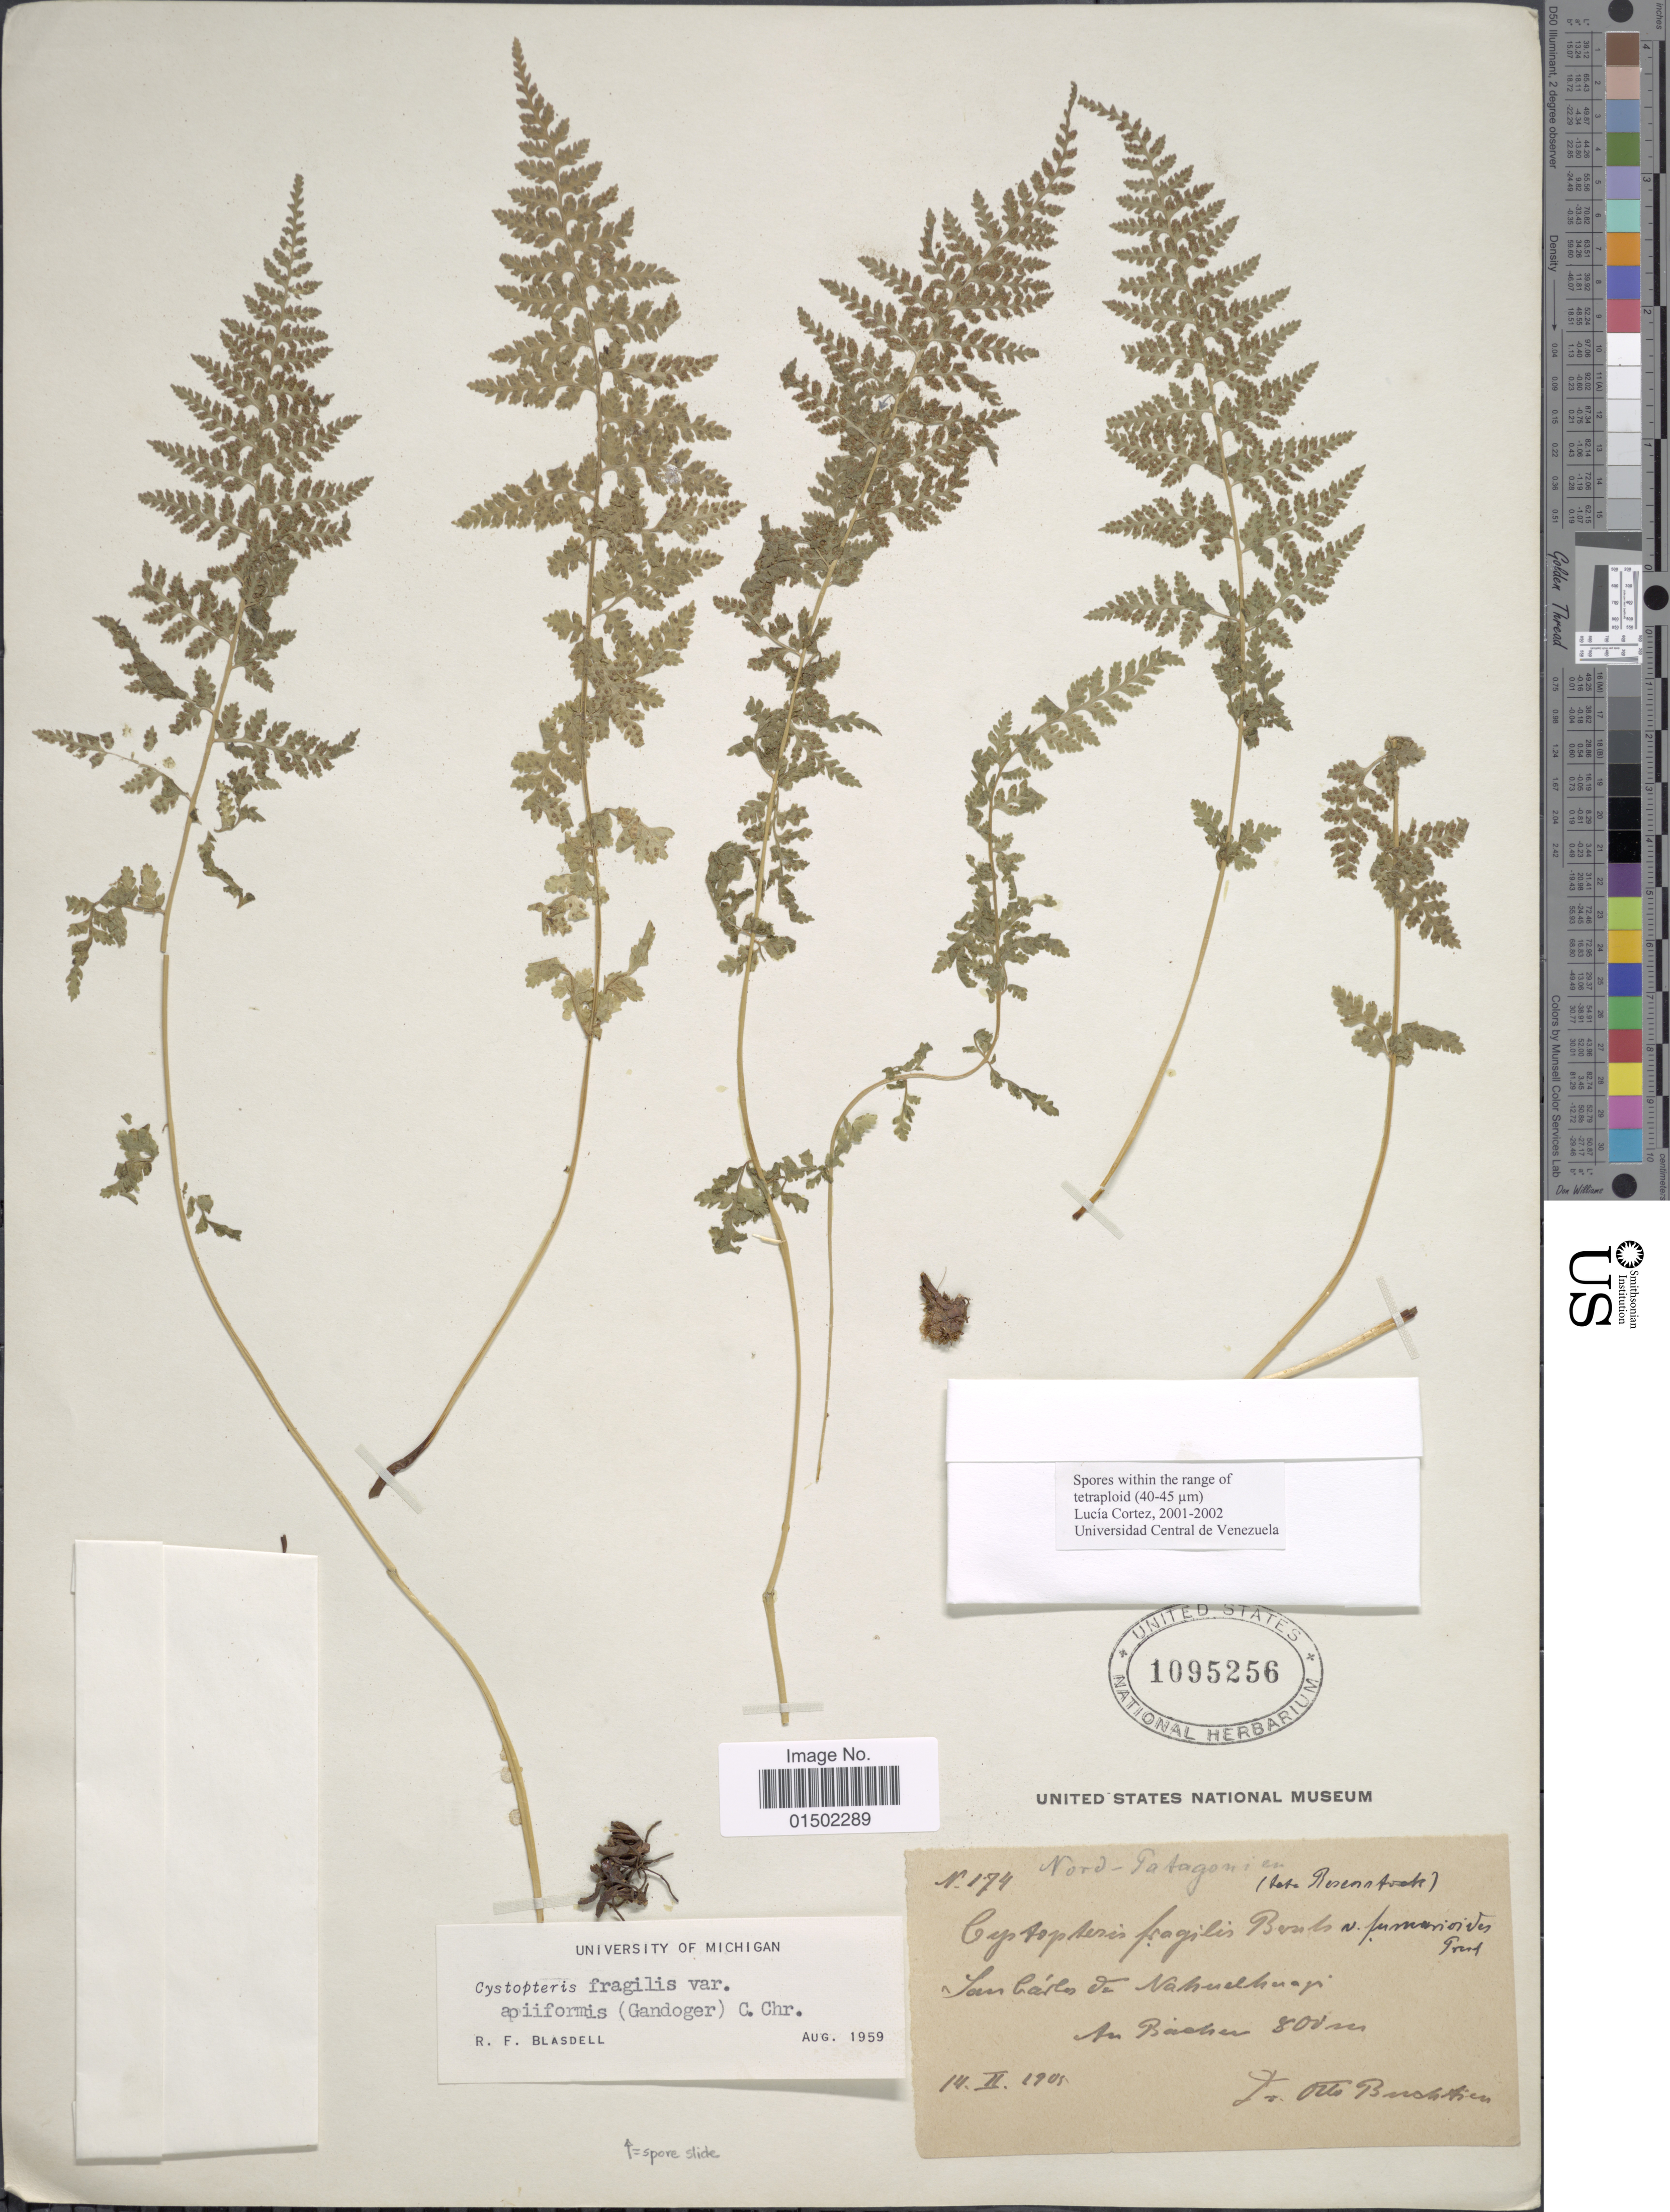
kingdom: Plantae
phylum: Tracheophyta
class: Polypodiopsida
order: Polypodiales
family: Cystopteridaceae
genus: Cystopteris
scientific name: Cystopteris fragilis var. apiiformis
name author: (Gand.) C. Chr.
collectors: O. Buchtien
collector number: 174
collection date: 1905-02-14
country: Argentina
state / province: Río Negro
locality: San Carlos, Nahuel Huapi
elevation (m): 800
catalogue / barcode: US 1095256